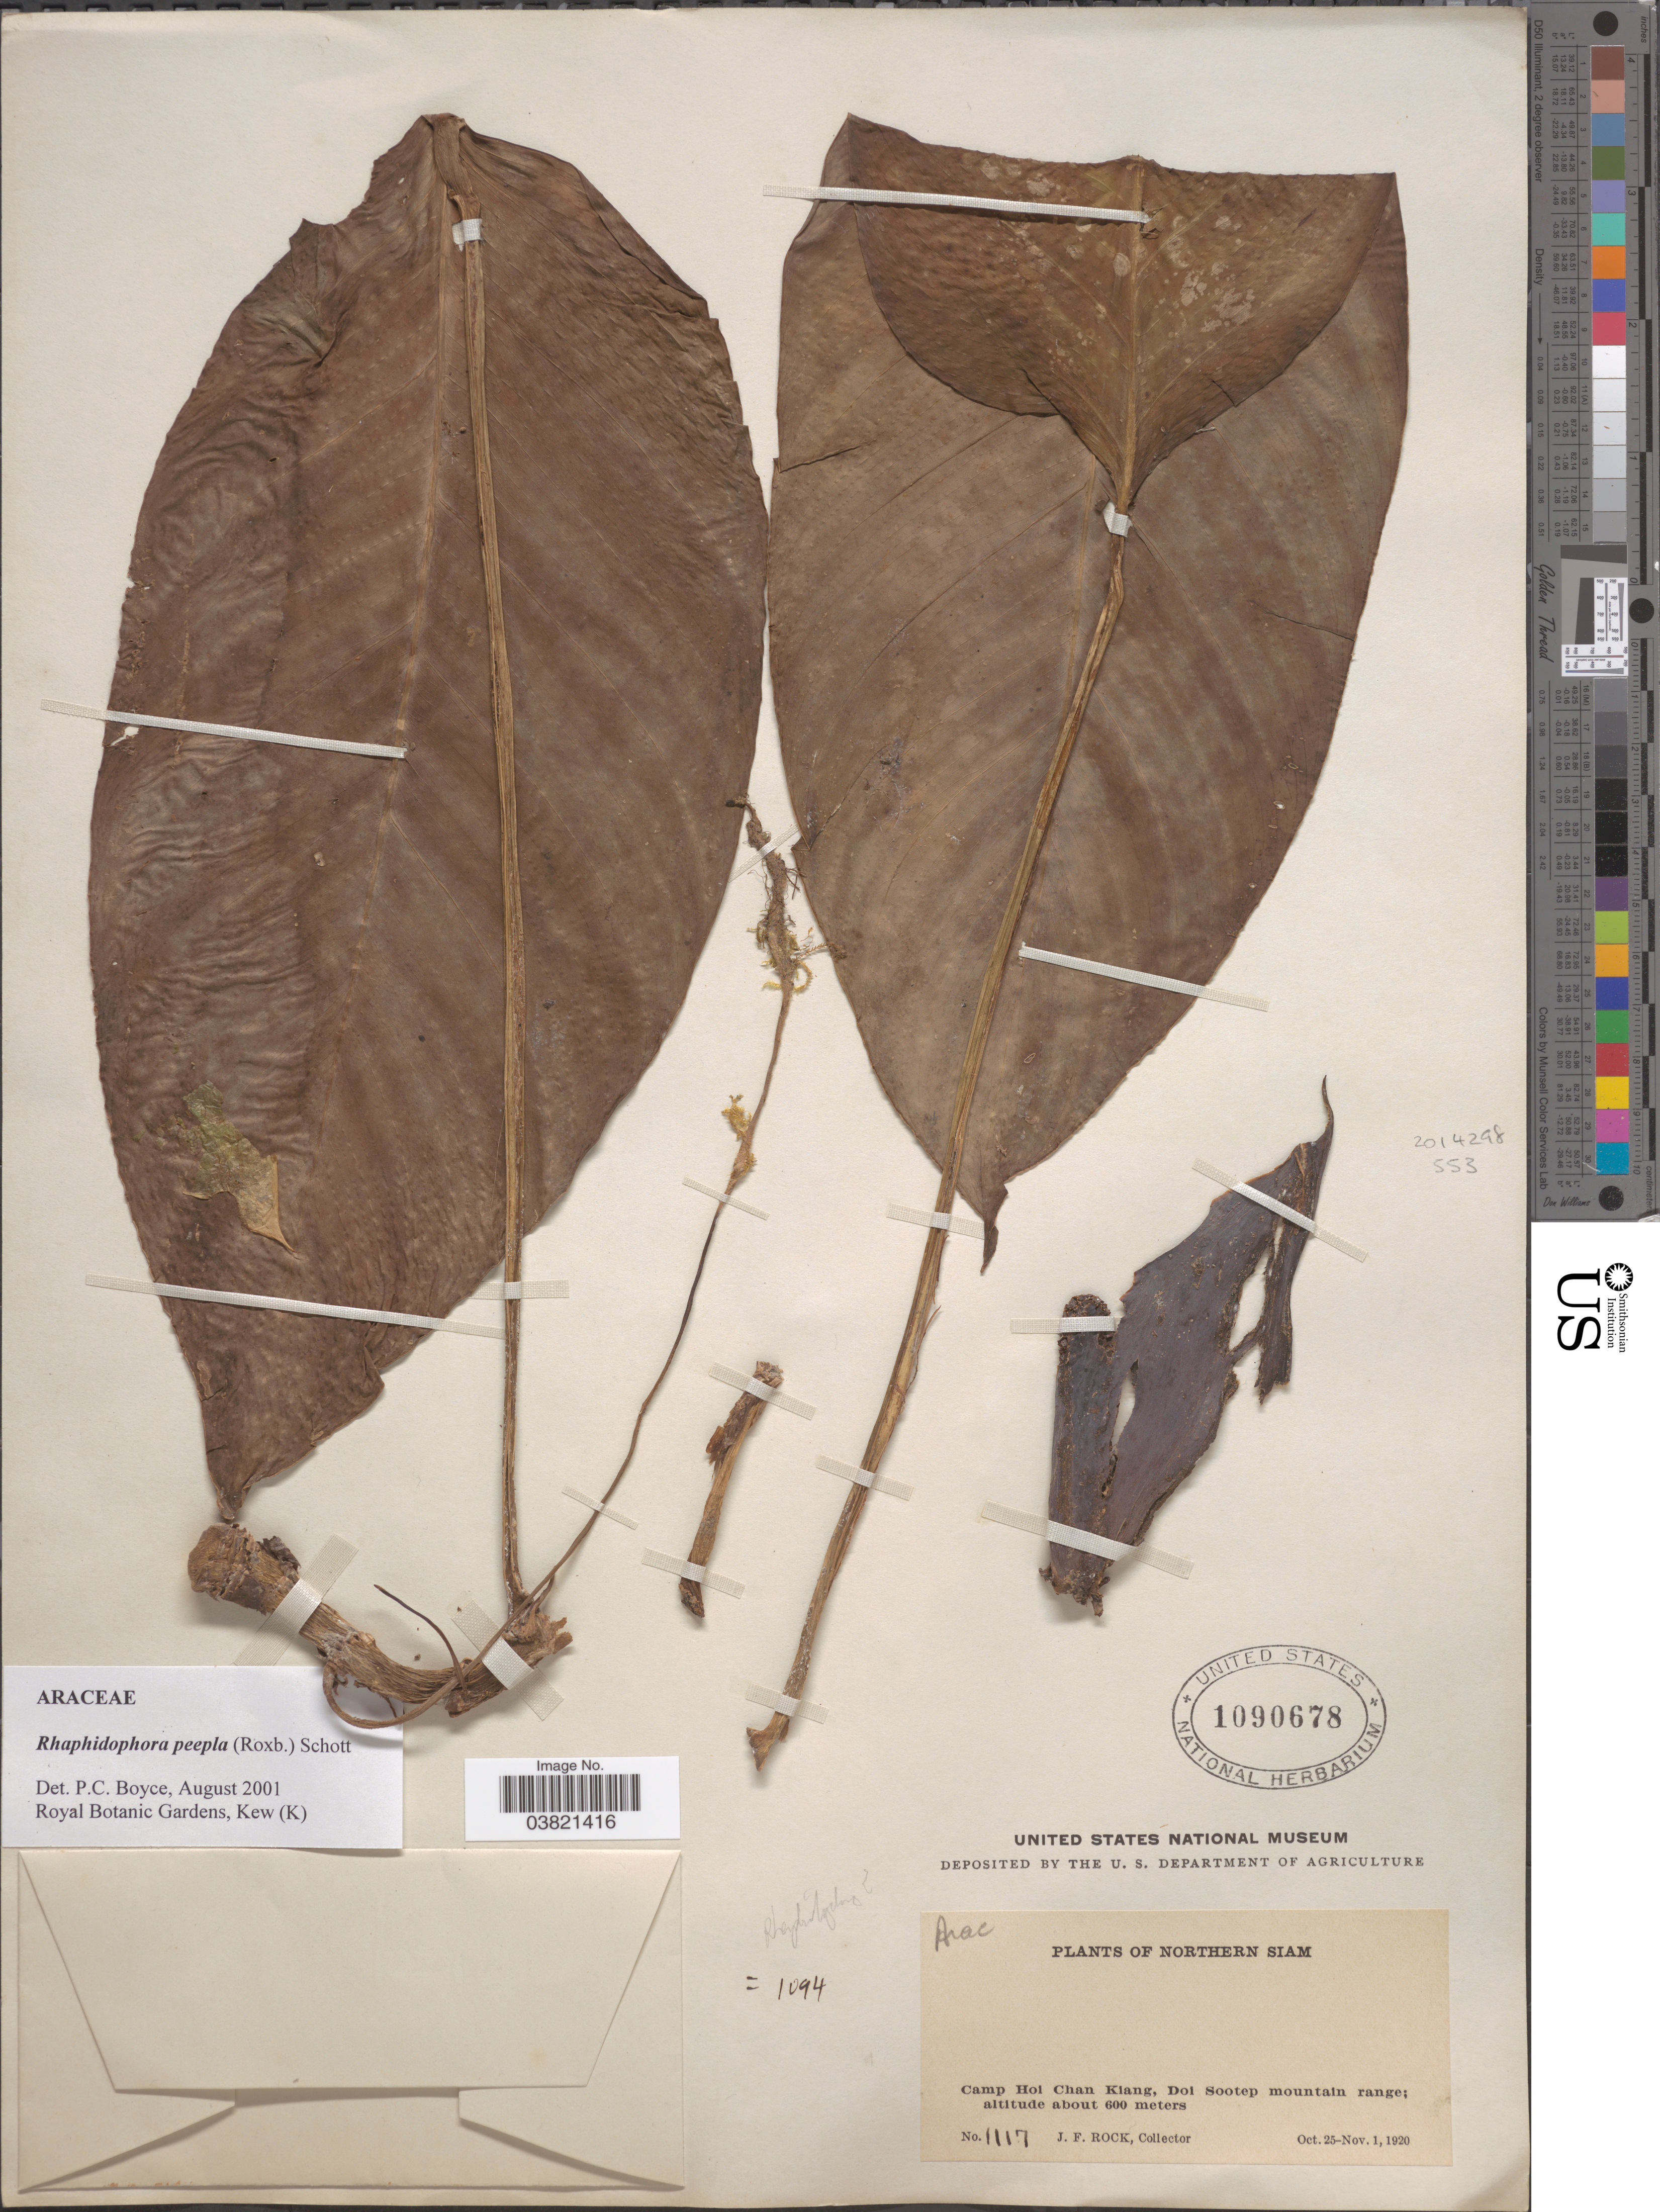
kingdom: Plantae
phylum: Tracheophyta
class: Liliopsida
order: Alismatales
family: Araceae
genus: Rhaphidophora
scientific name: Rhaphidophora peepla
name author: (Roxb.) Schott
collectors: J. Rock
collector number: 1117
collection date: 1920-10-25/1920-11-01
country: Thailand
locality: Northern Siam. Camp Hoi Chan Kiang, Doi Sootep mountain range.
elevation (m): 600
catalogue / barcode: US 1090678